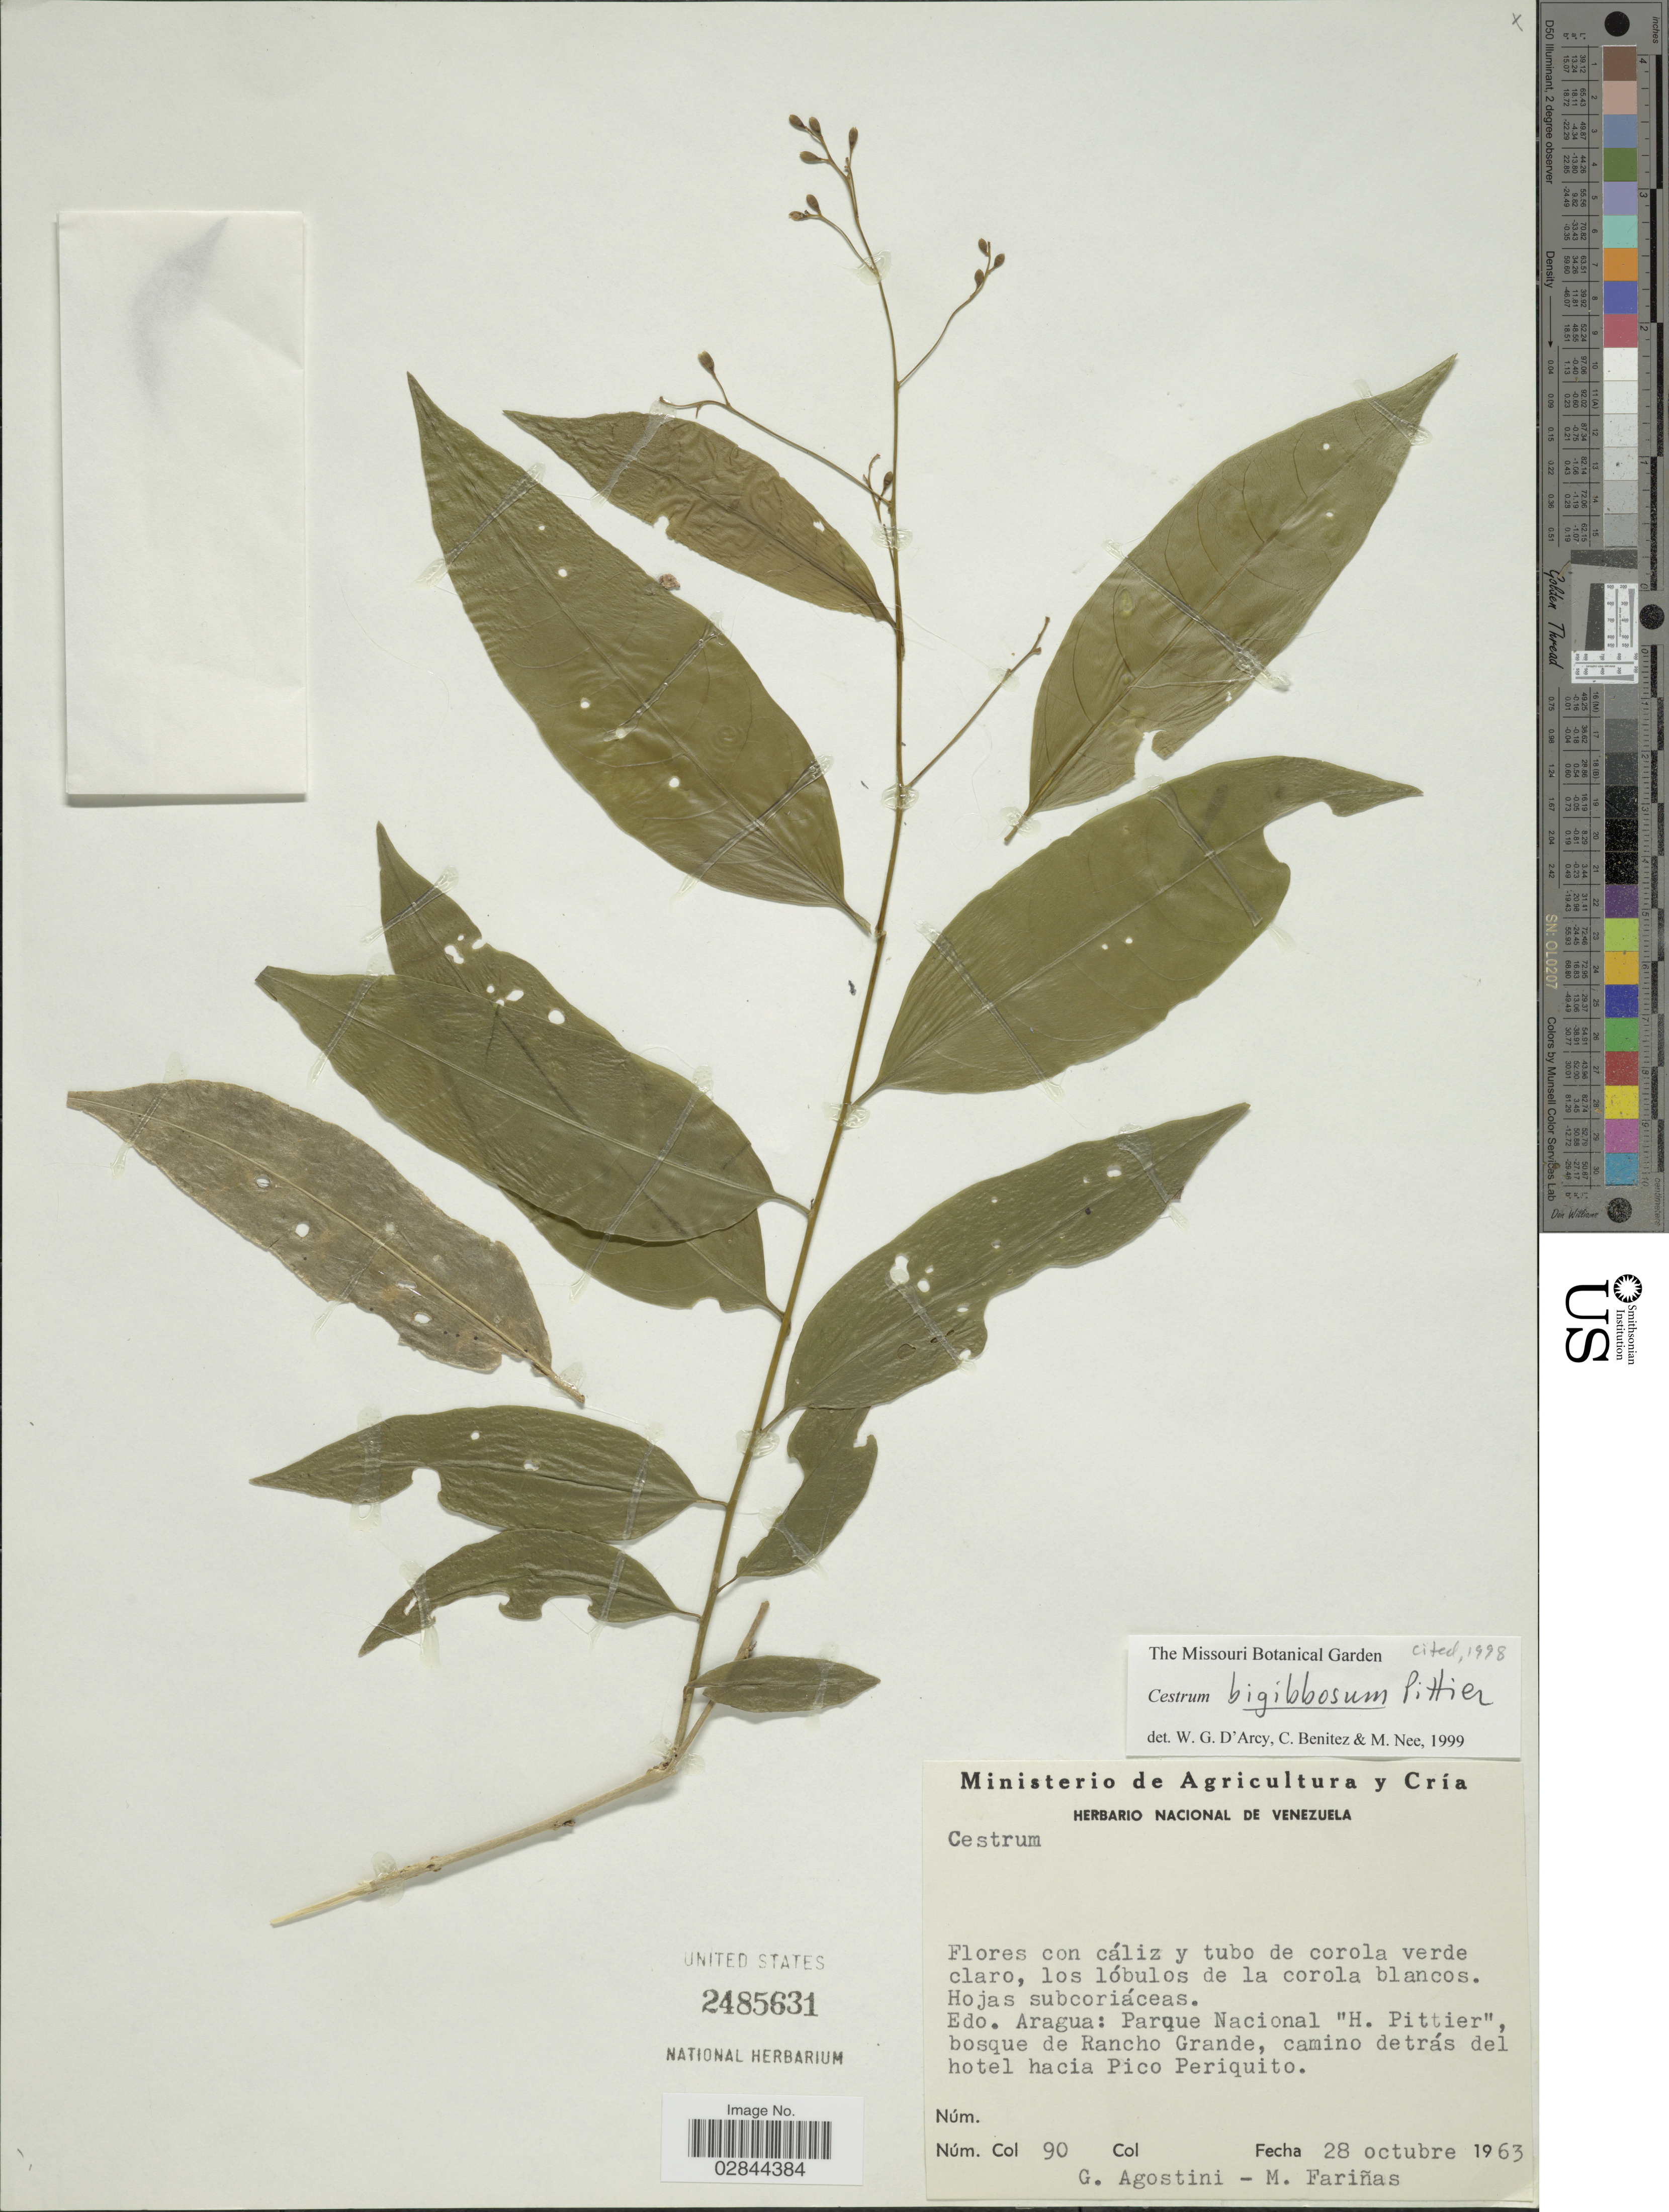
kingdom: Plantae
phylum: Tracheophyta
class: Magnoliopsida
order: Solanales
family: Solanaceae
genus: Cestrum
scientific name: Cestrum bigibbosum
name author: Pittier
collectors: G. Agostini & M. Fariñas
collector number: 90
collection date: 1963-10-28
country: Venezuela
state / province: Aragua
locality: Edo. Aragua, Parque Nacional, bosque de Rancho Grande, camino detrás del hotel hacia Pico Periquito.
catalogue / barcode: US 2485631